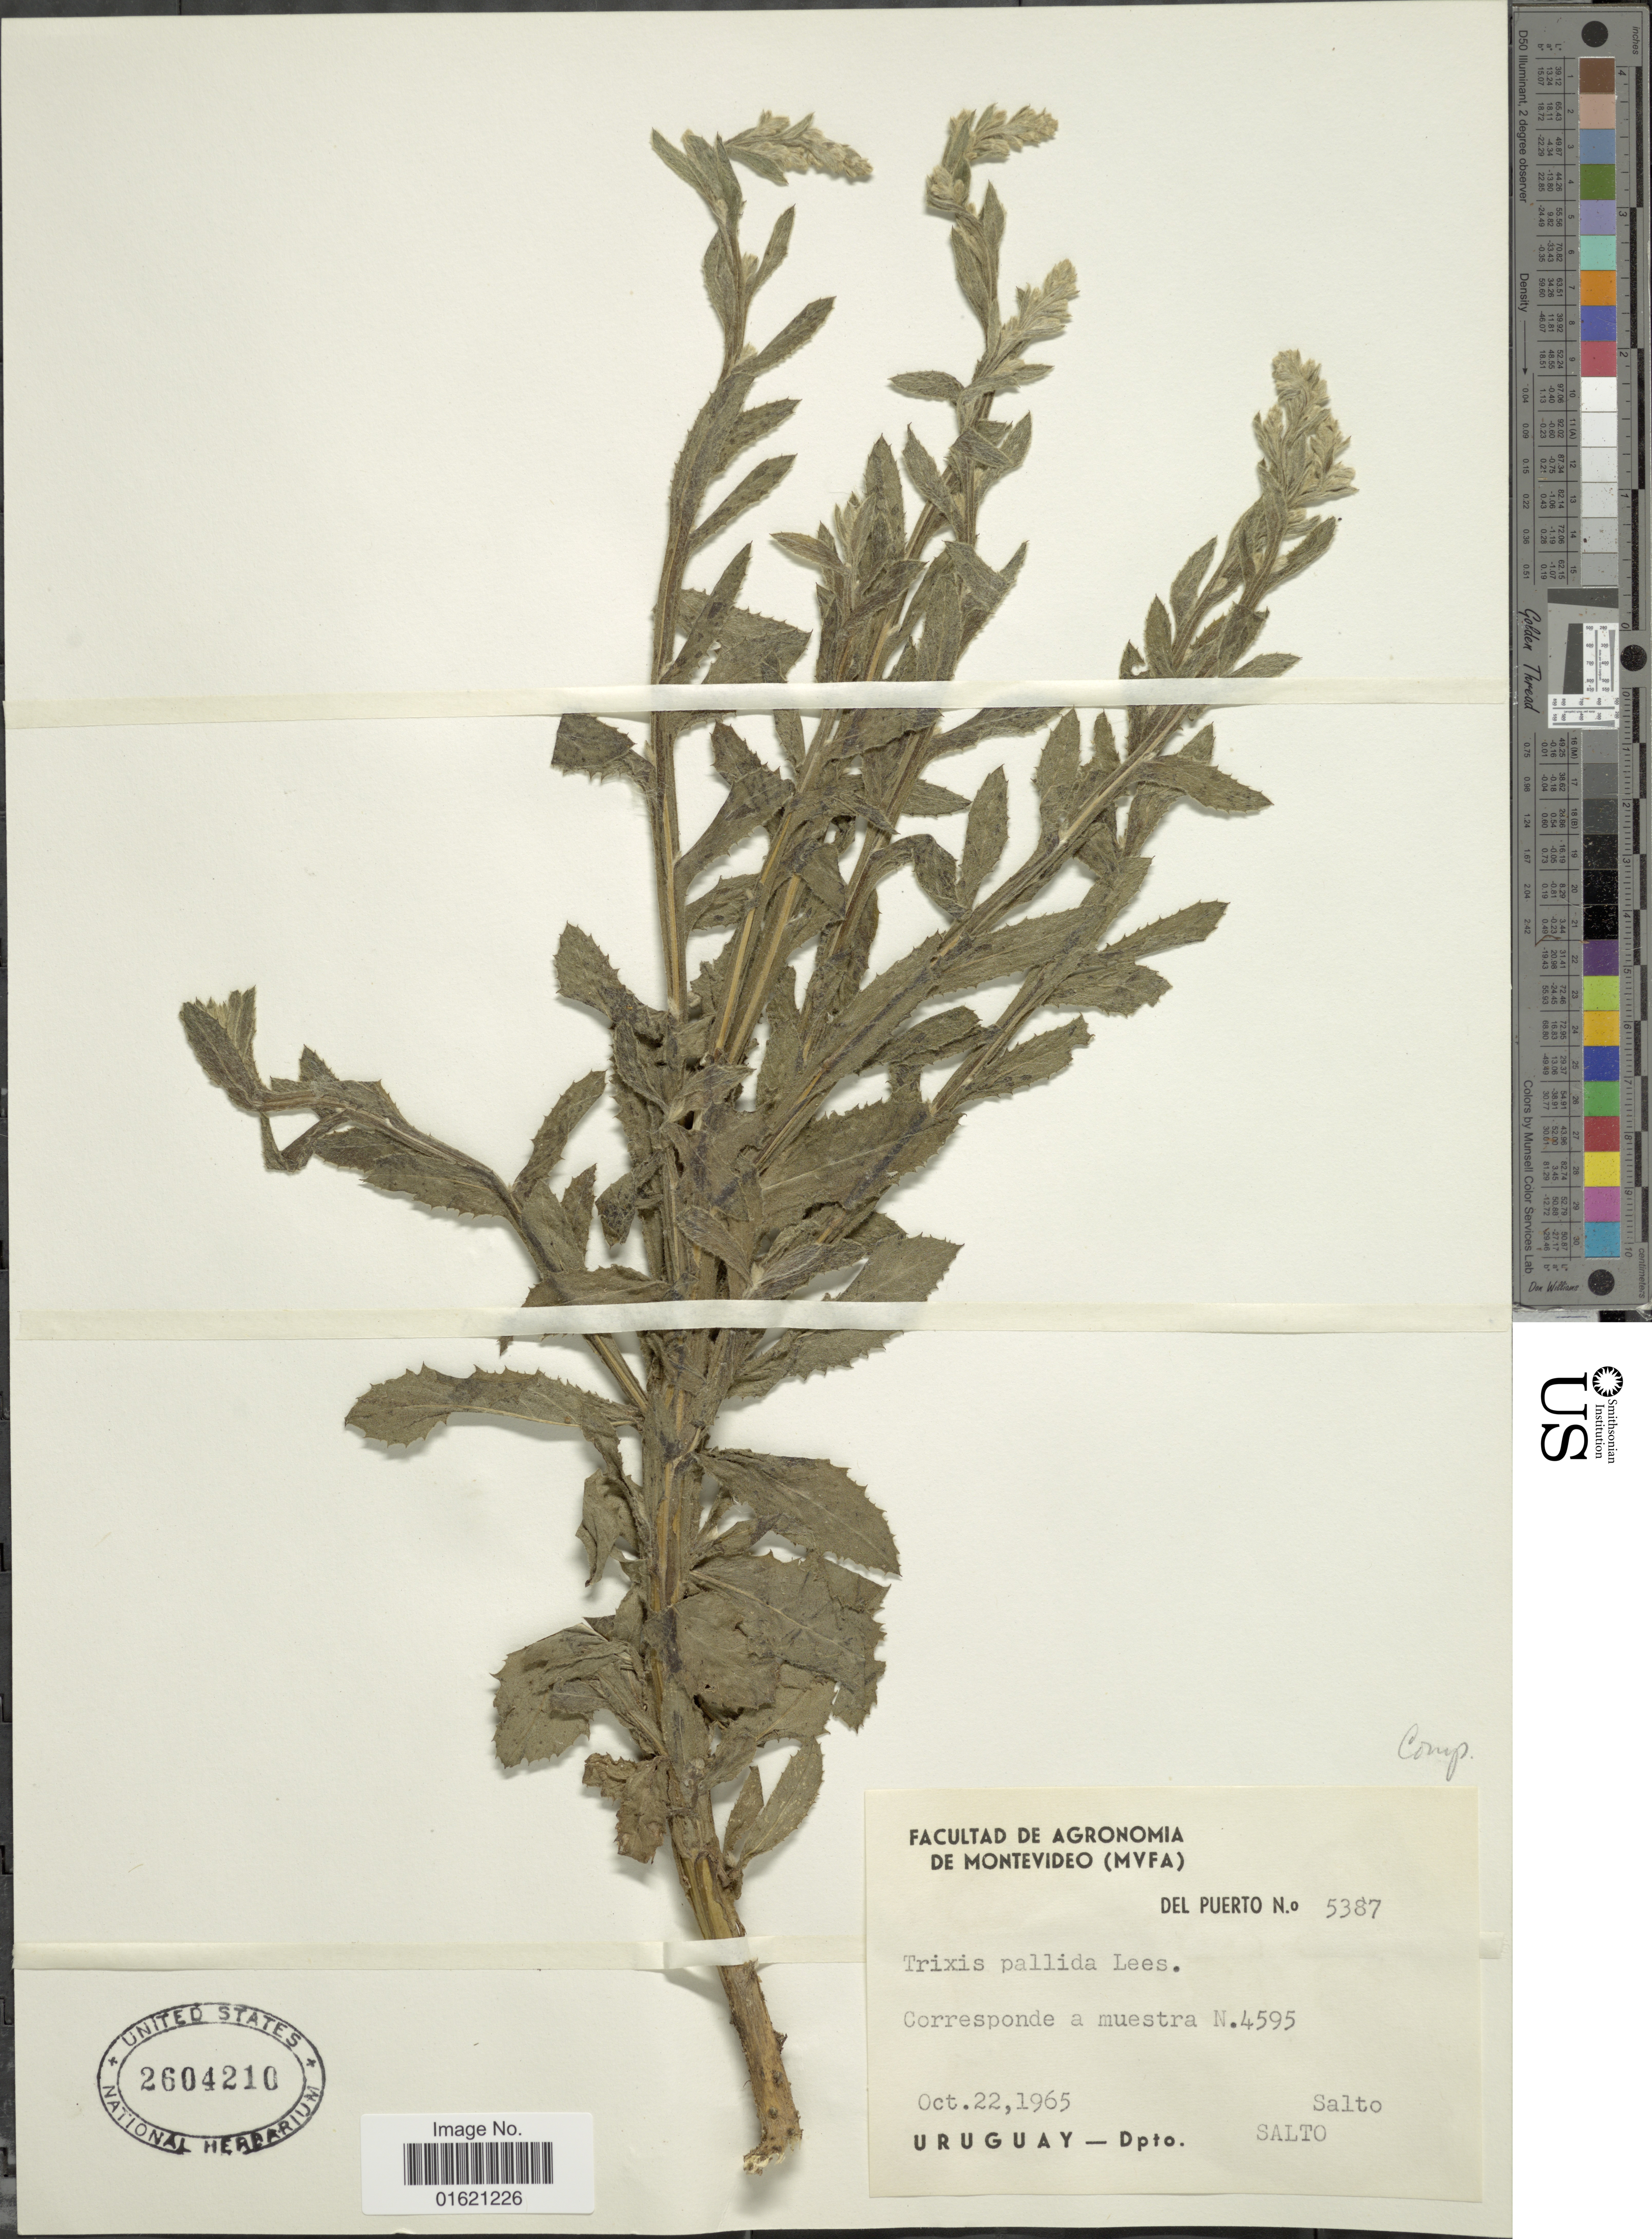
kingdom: Plantae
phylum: Tracheophyta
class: Magnoliopsida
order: Asterales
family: Asteraceae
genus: Trixis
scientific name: Trixis pallida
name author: Less.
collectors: Del Puerto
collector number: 5387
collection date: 1965-10-22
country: Uruguay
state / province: Salto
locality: Correspinde a muestra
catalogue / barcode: US 2604210